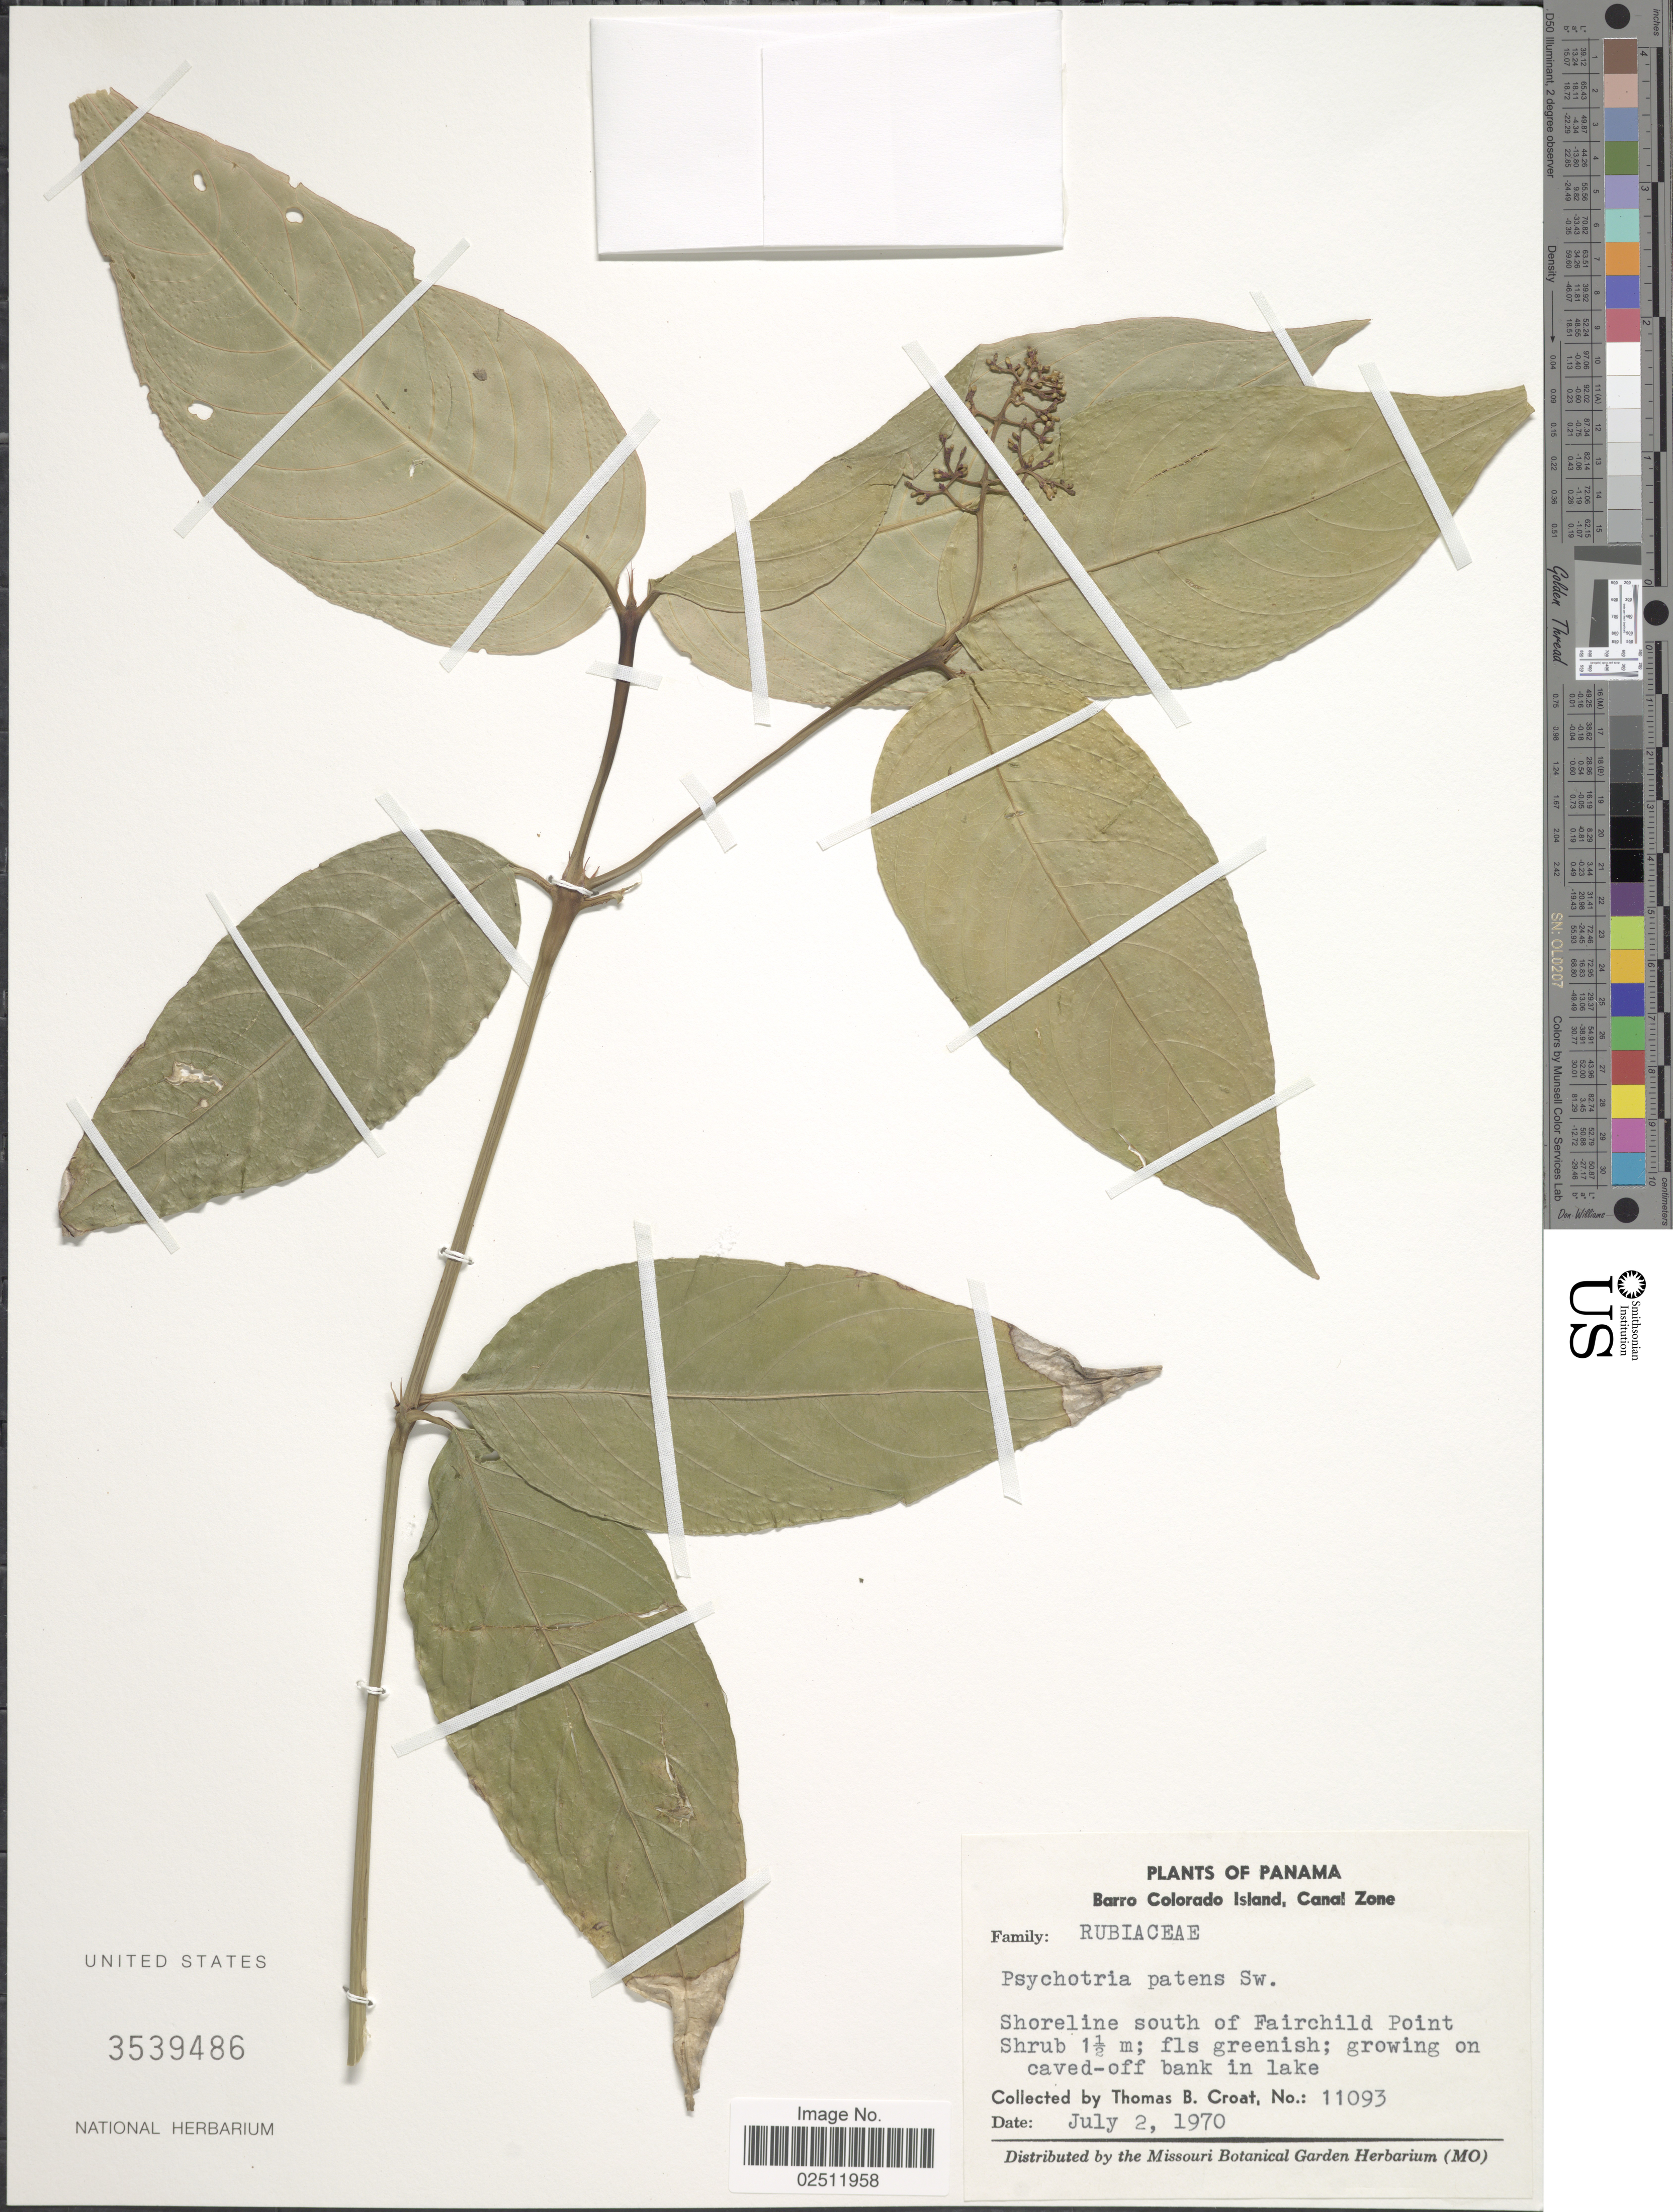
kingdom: Plantae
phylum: Tracheophyta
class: Magnoliopsida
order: Gentianales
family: Rubiaceae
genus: Psychotria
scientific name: Psychotria deflexa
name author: DC.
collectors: T. B. Croat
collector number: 11093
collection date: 1970-07-02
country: Panama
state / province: Panamá Oeste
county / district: Canal Zone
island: Barro Colorado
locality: Barro Colorado Island, Canal Zone. Shoreline south of Fairchild Point.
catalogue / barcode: US 3539486